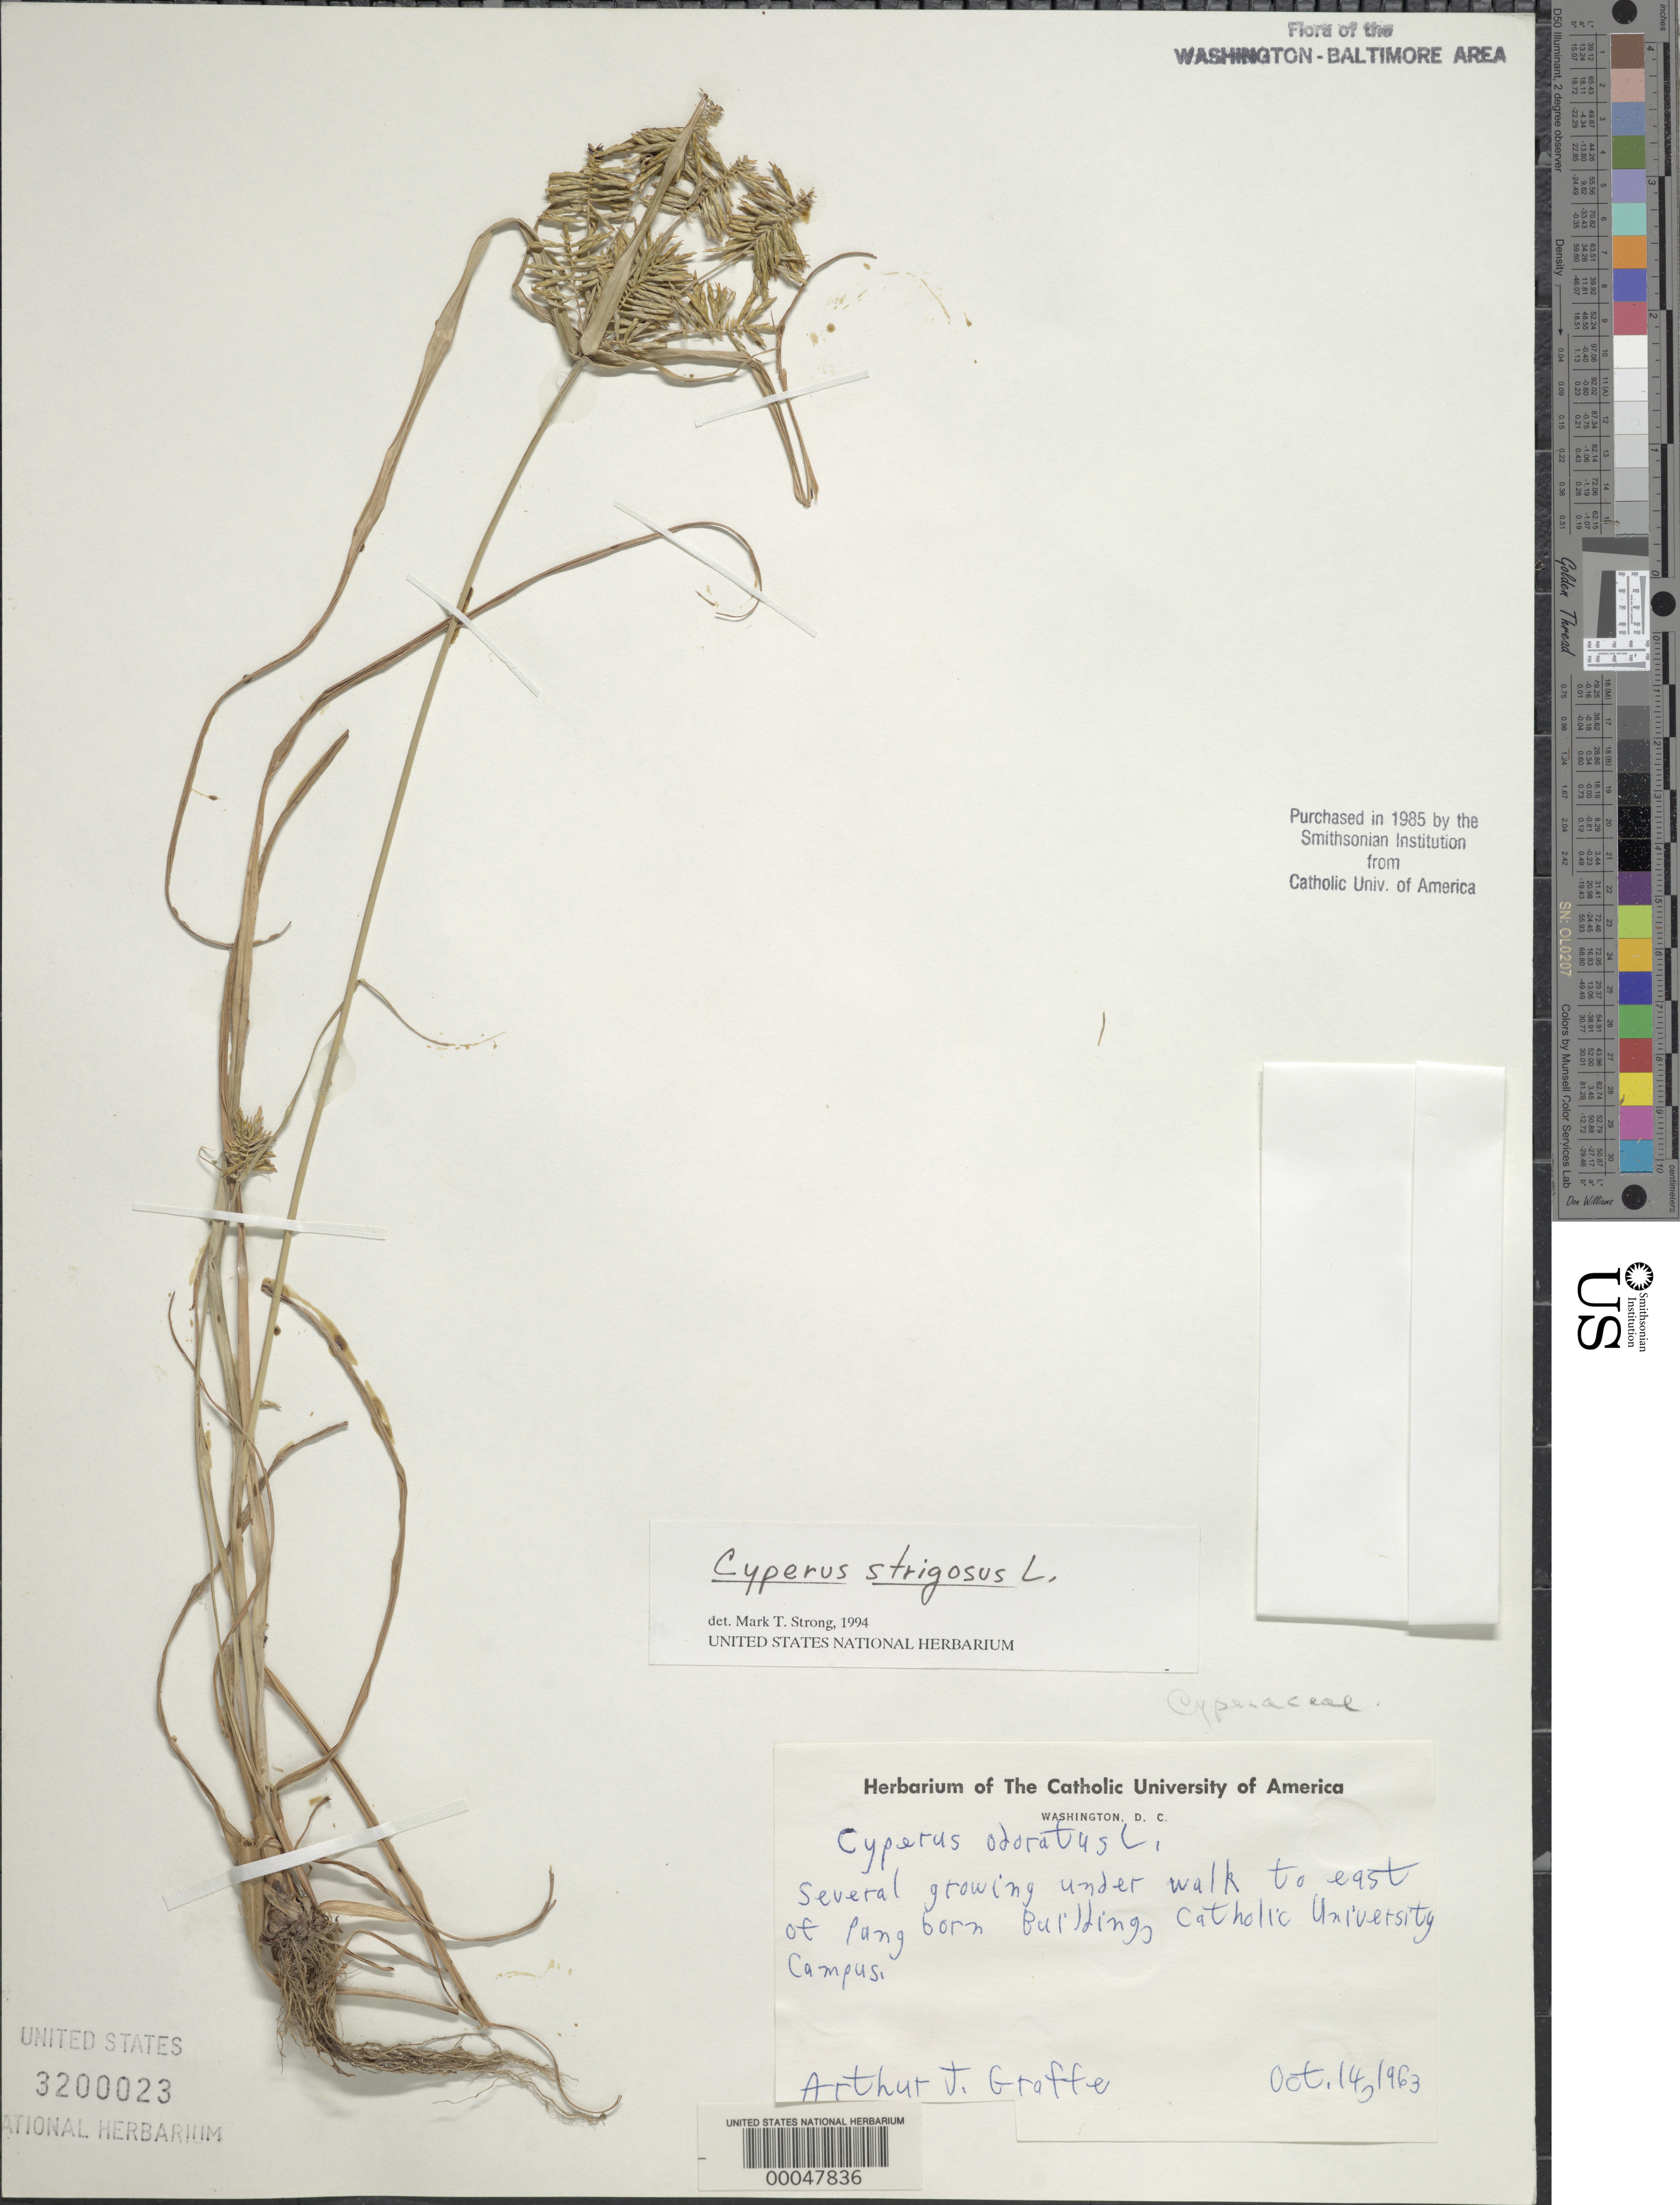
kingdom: Plantae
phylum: Tracheophyta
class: Liliopsida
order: Poales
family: Cyperaceae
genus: Cyperus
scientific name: Cyperus strigosus L.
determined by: Strong, M. T., (US), Smithsonian Institution - National Museum of Natural History (UNITED STATES)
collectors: A. Graffe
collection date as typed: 14 Oct 1963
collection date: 1963-10-14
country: United States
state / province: District of Columbia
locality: Walk east of Pangborn Building, Catholic Univ.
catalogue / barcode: US 3200023